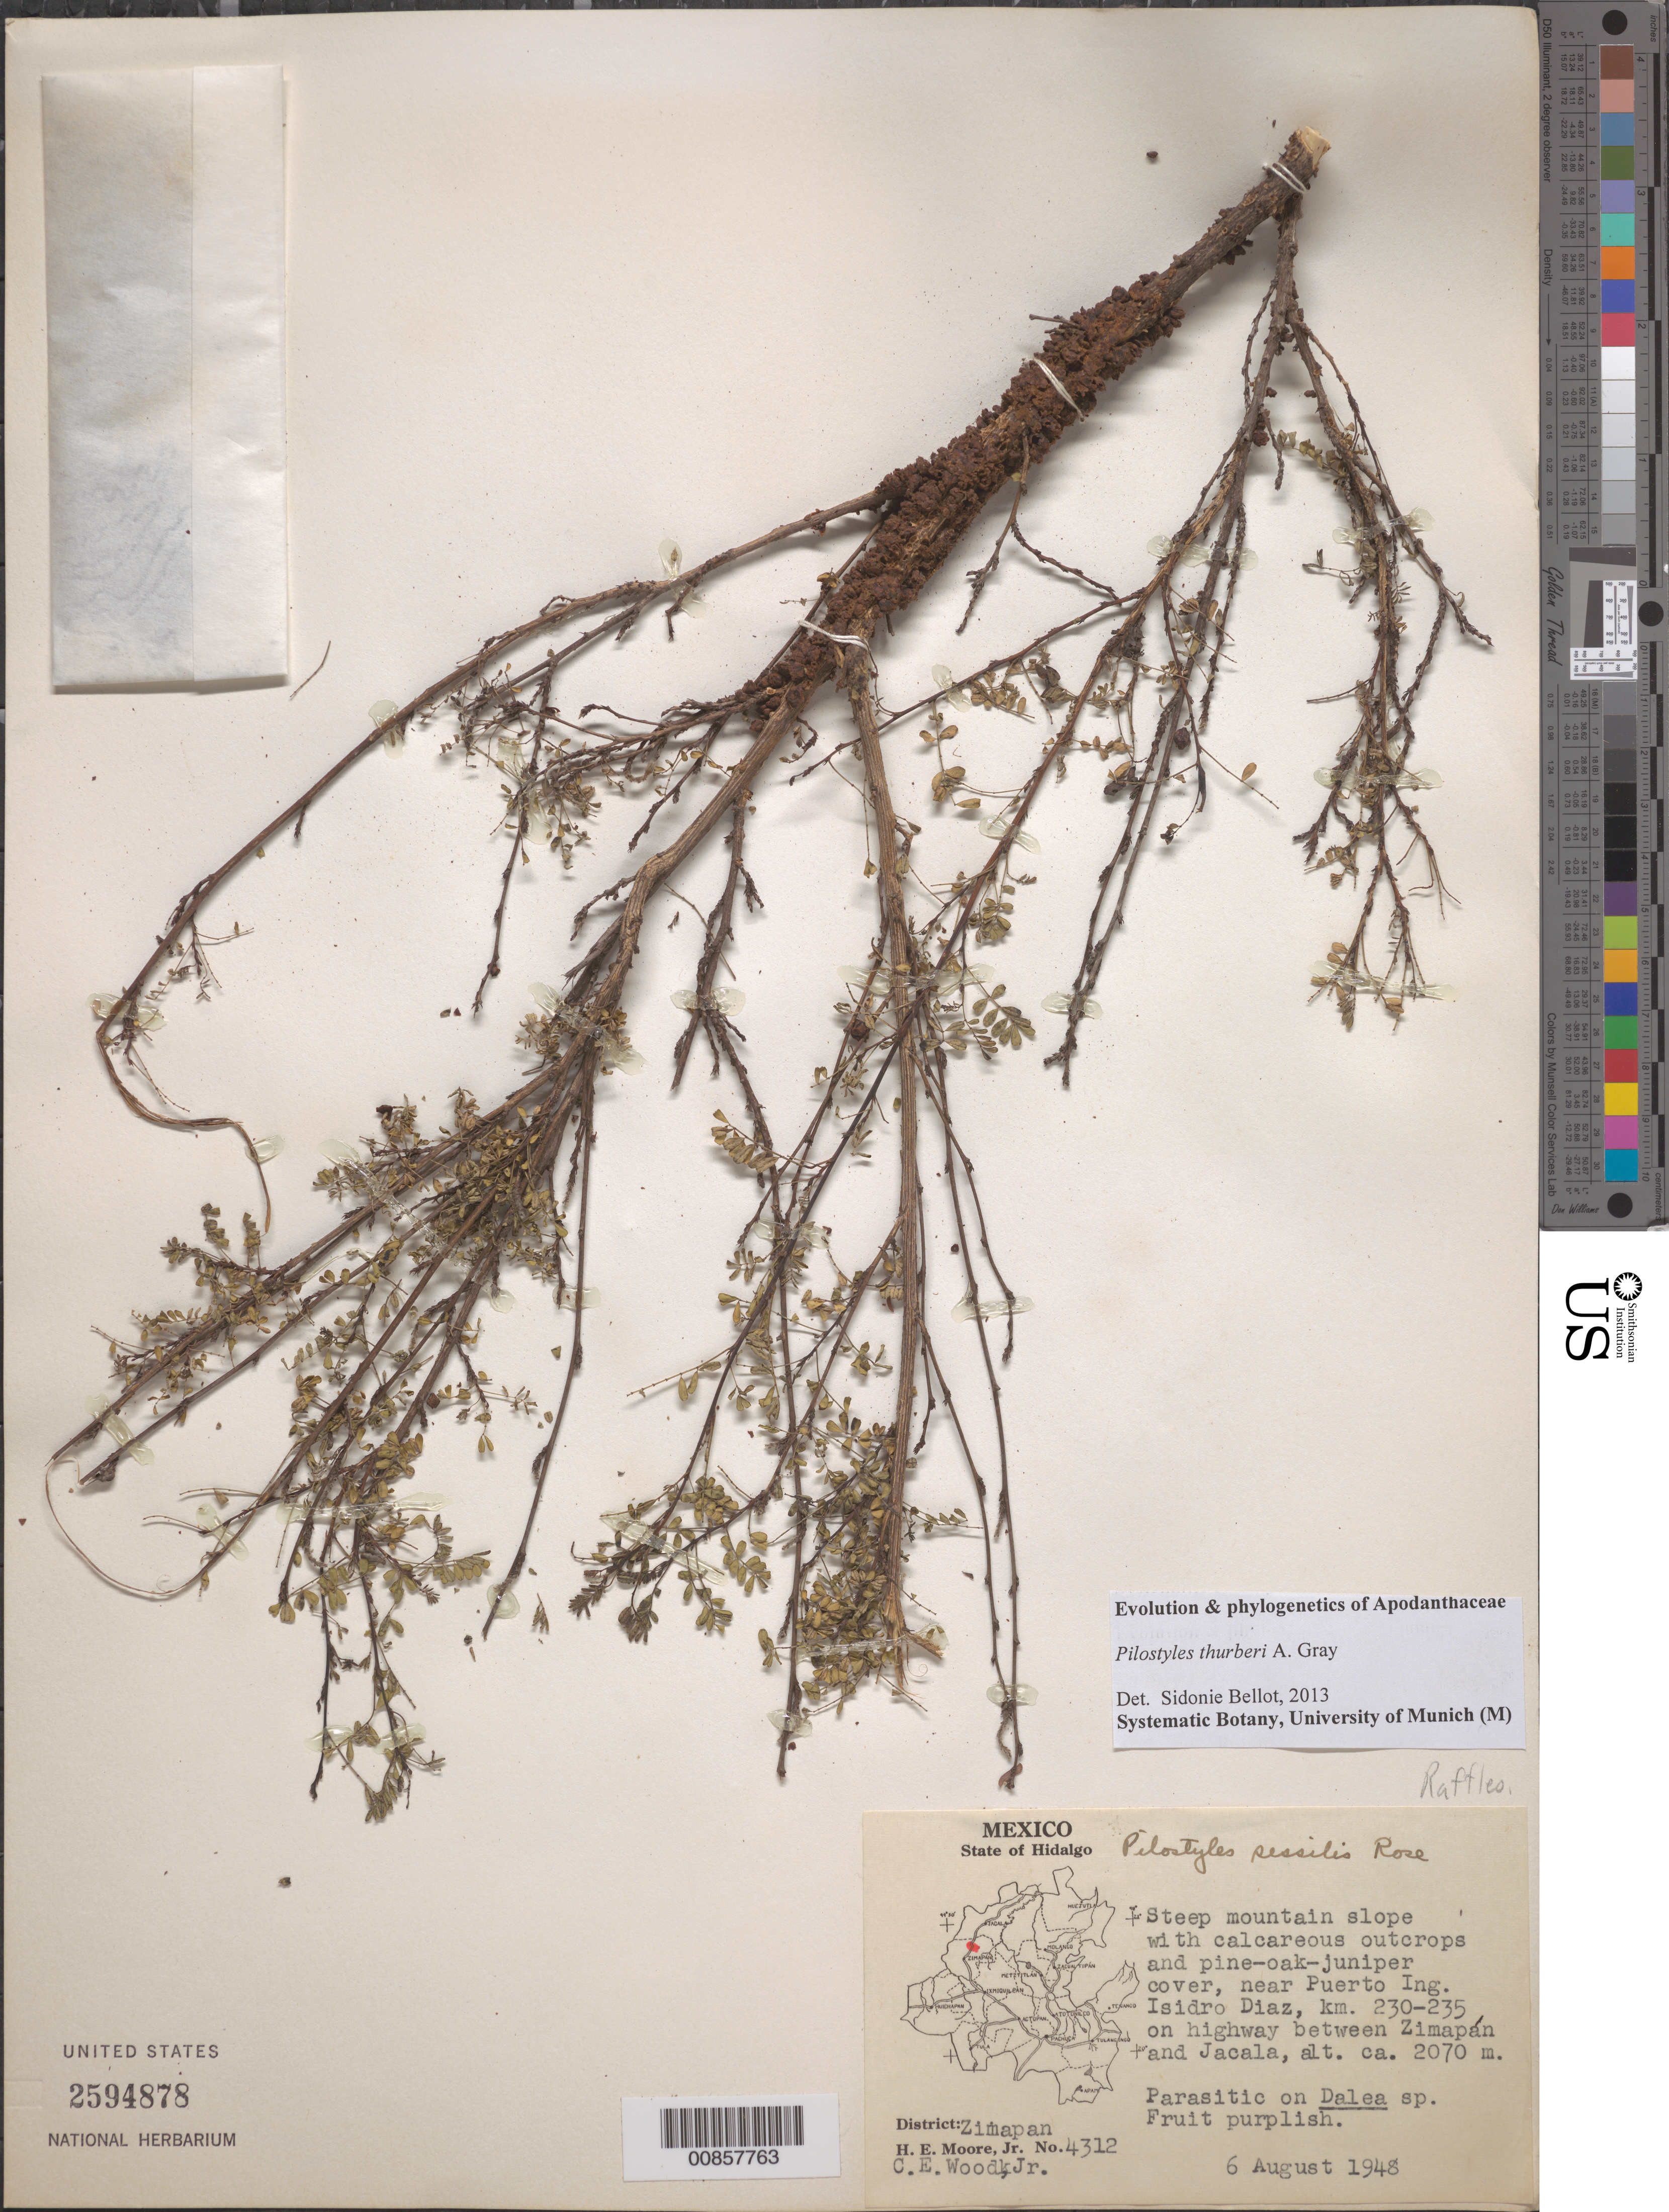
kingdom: Plantae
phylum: Tracheophyta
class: Magnoliopsida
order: Cucurbitales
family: Apodanthaceae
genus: Pilostyles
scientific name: Pilostyles sessilis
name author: Rose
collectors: H. E. Moore & C. E. Wood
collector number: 4312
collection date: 1948-08-06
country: Mexico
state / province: Hidalgo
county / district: Zimapán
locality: Near Puerta Ing. Isidro Diaz, km 230-235 on highway between Zimapán and Jacala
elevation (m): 2070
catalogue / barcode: US 2594878